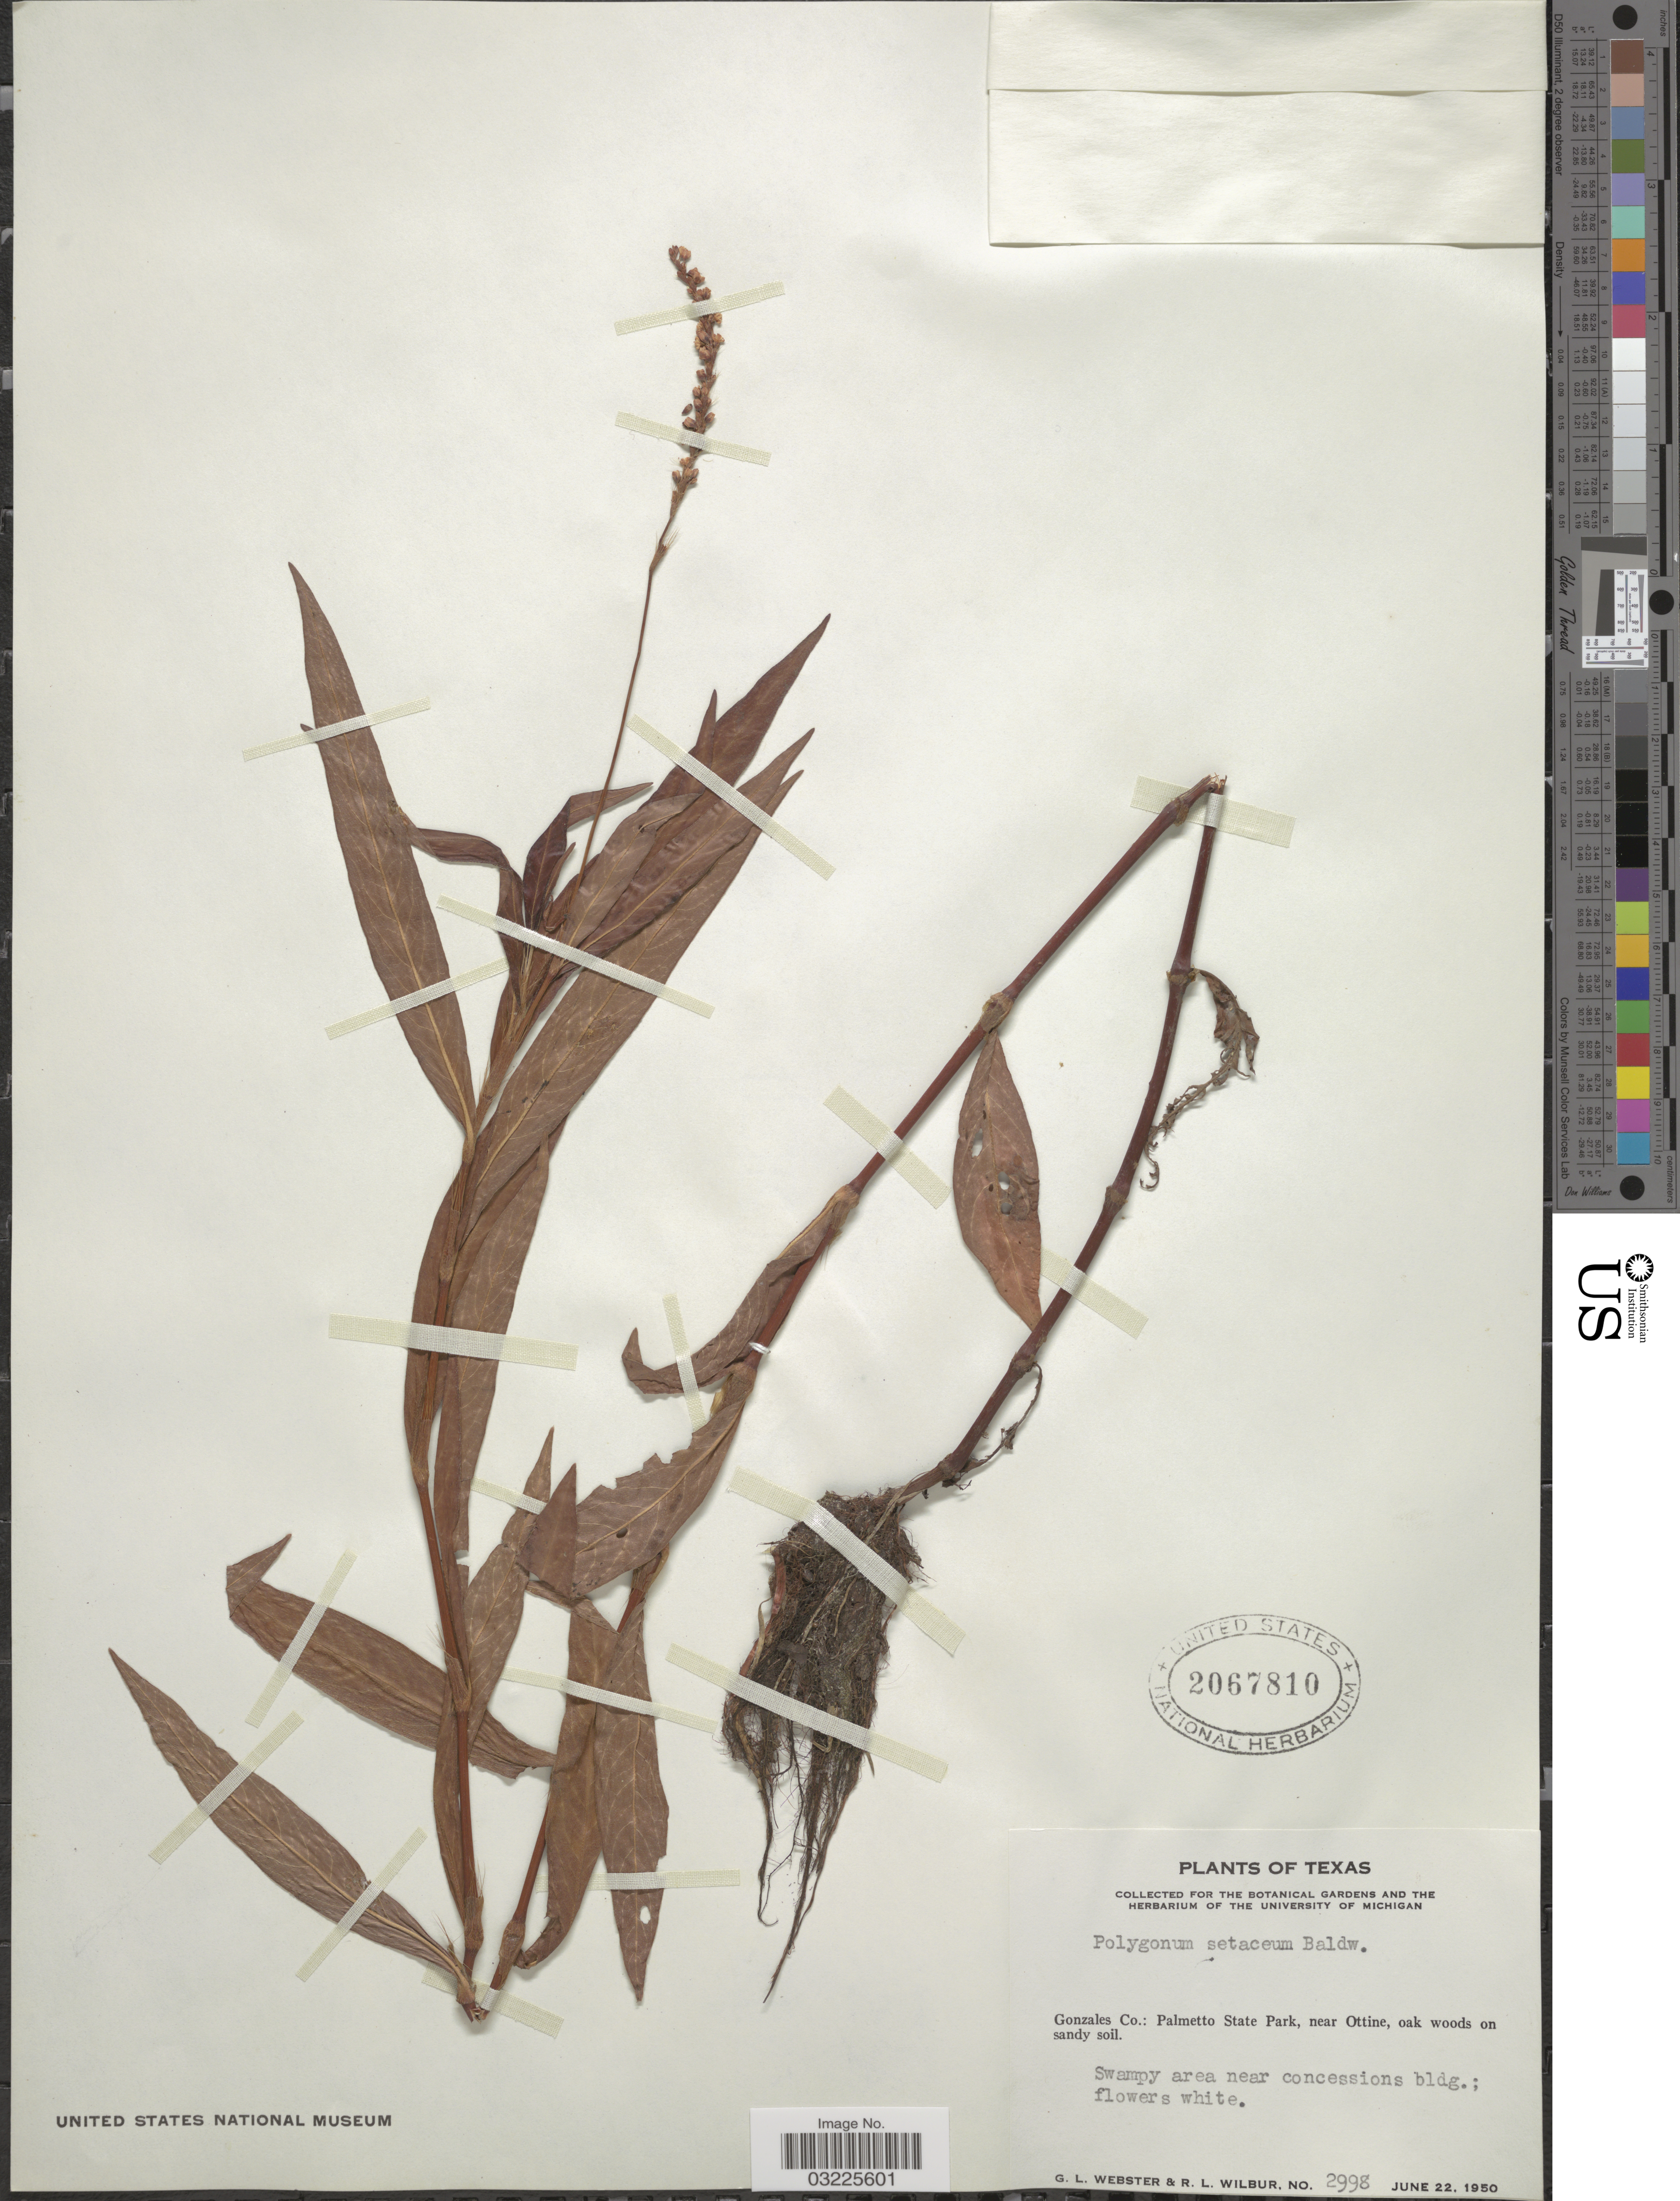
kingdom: Plantae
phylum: Tracheophyta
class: Magnoliopsida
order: Caryophyllales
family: Polygonaceae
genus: Persicaria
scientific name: Persicaria setacea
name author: Small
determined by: Atha, D. E.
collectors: G. L. Webster & R. L. Wilbur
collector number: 2998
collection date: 1950-06-22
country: United States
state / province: Texas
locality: Gonzales Co.: Palmetto State Park, near Ottine.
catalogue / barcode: US 2067810